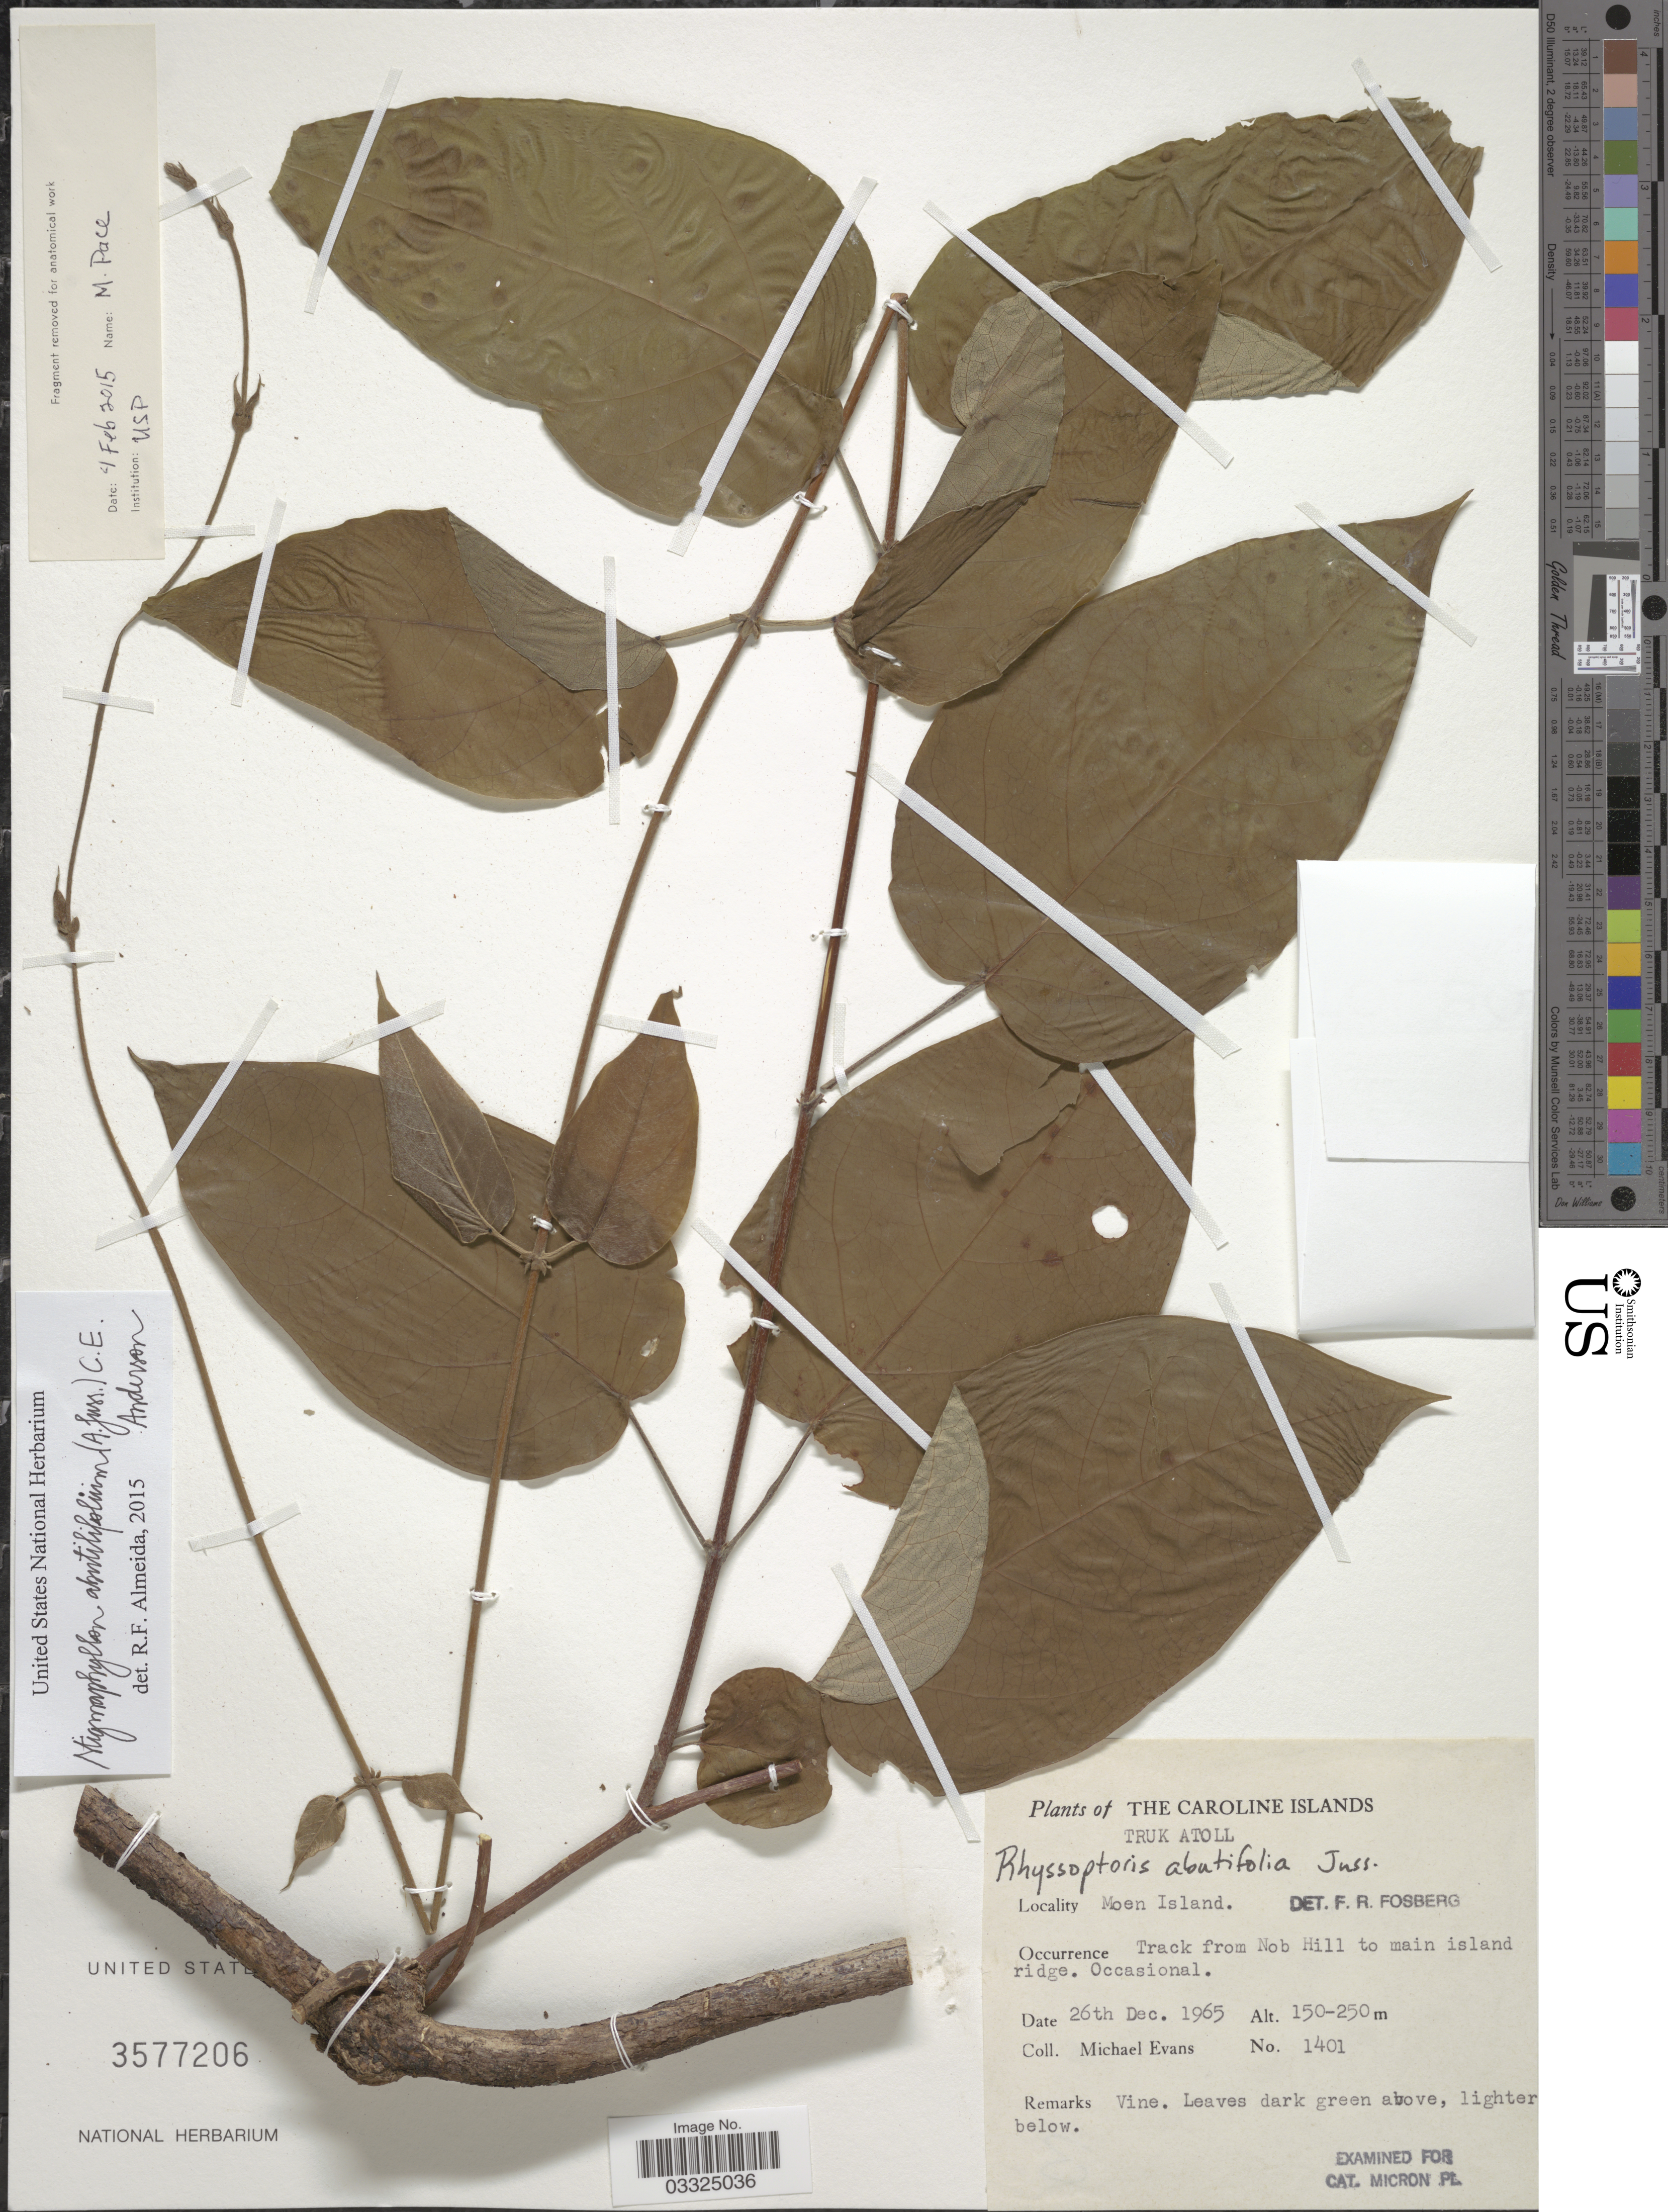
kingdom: Plantae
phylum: Tracheophyta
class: Magnoliopsida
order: Malpighiales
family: Malpighiaceae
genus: Ryssopterys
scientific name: Ryssopterys abutilifolia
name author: A. Juss.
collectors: M. Evans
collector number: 1401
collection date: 1965-12-26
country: Micronesia, Federated States of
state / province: Truk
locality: The Caroline Islands. Truk Atoll. Moen Island. Track from Nob Hill to main island ridge.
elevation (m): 150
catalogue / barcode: US 3577206